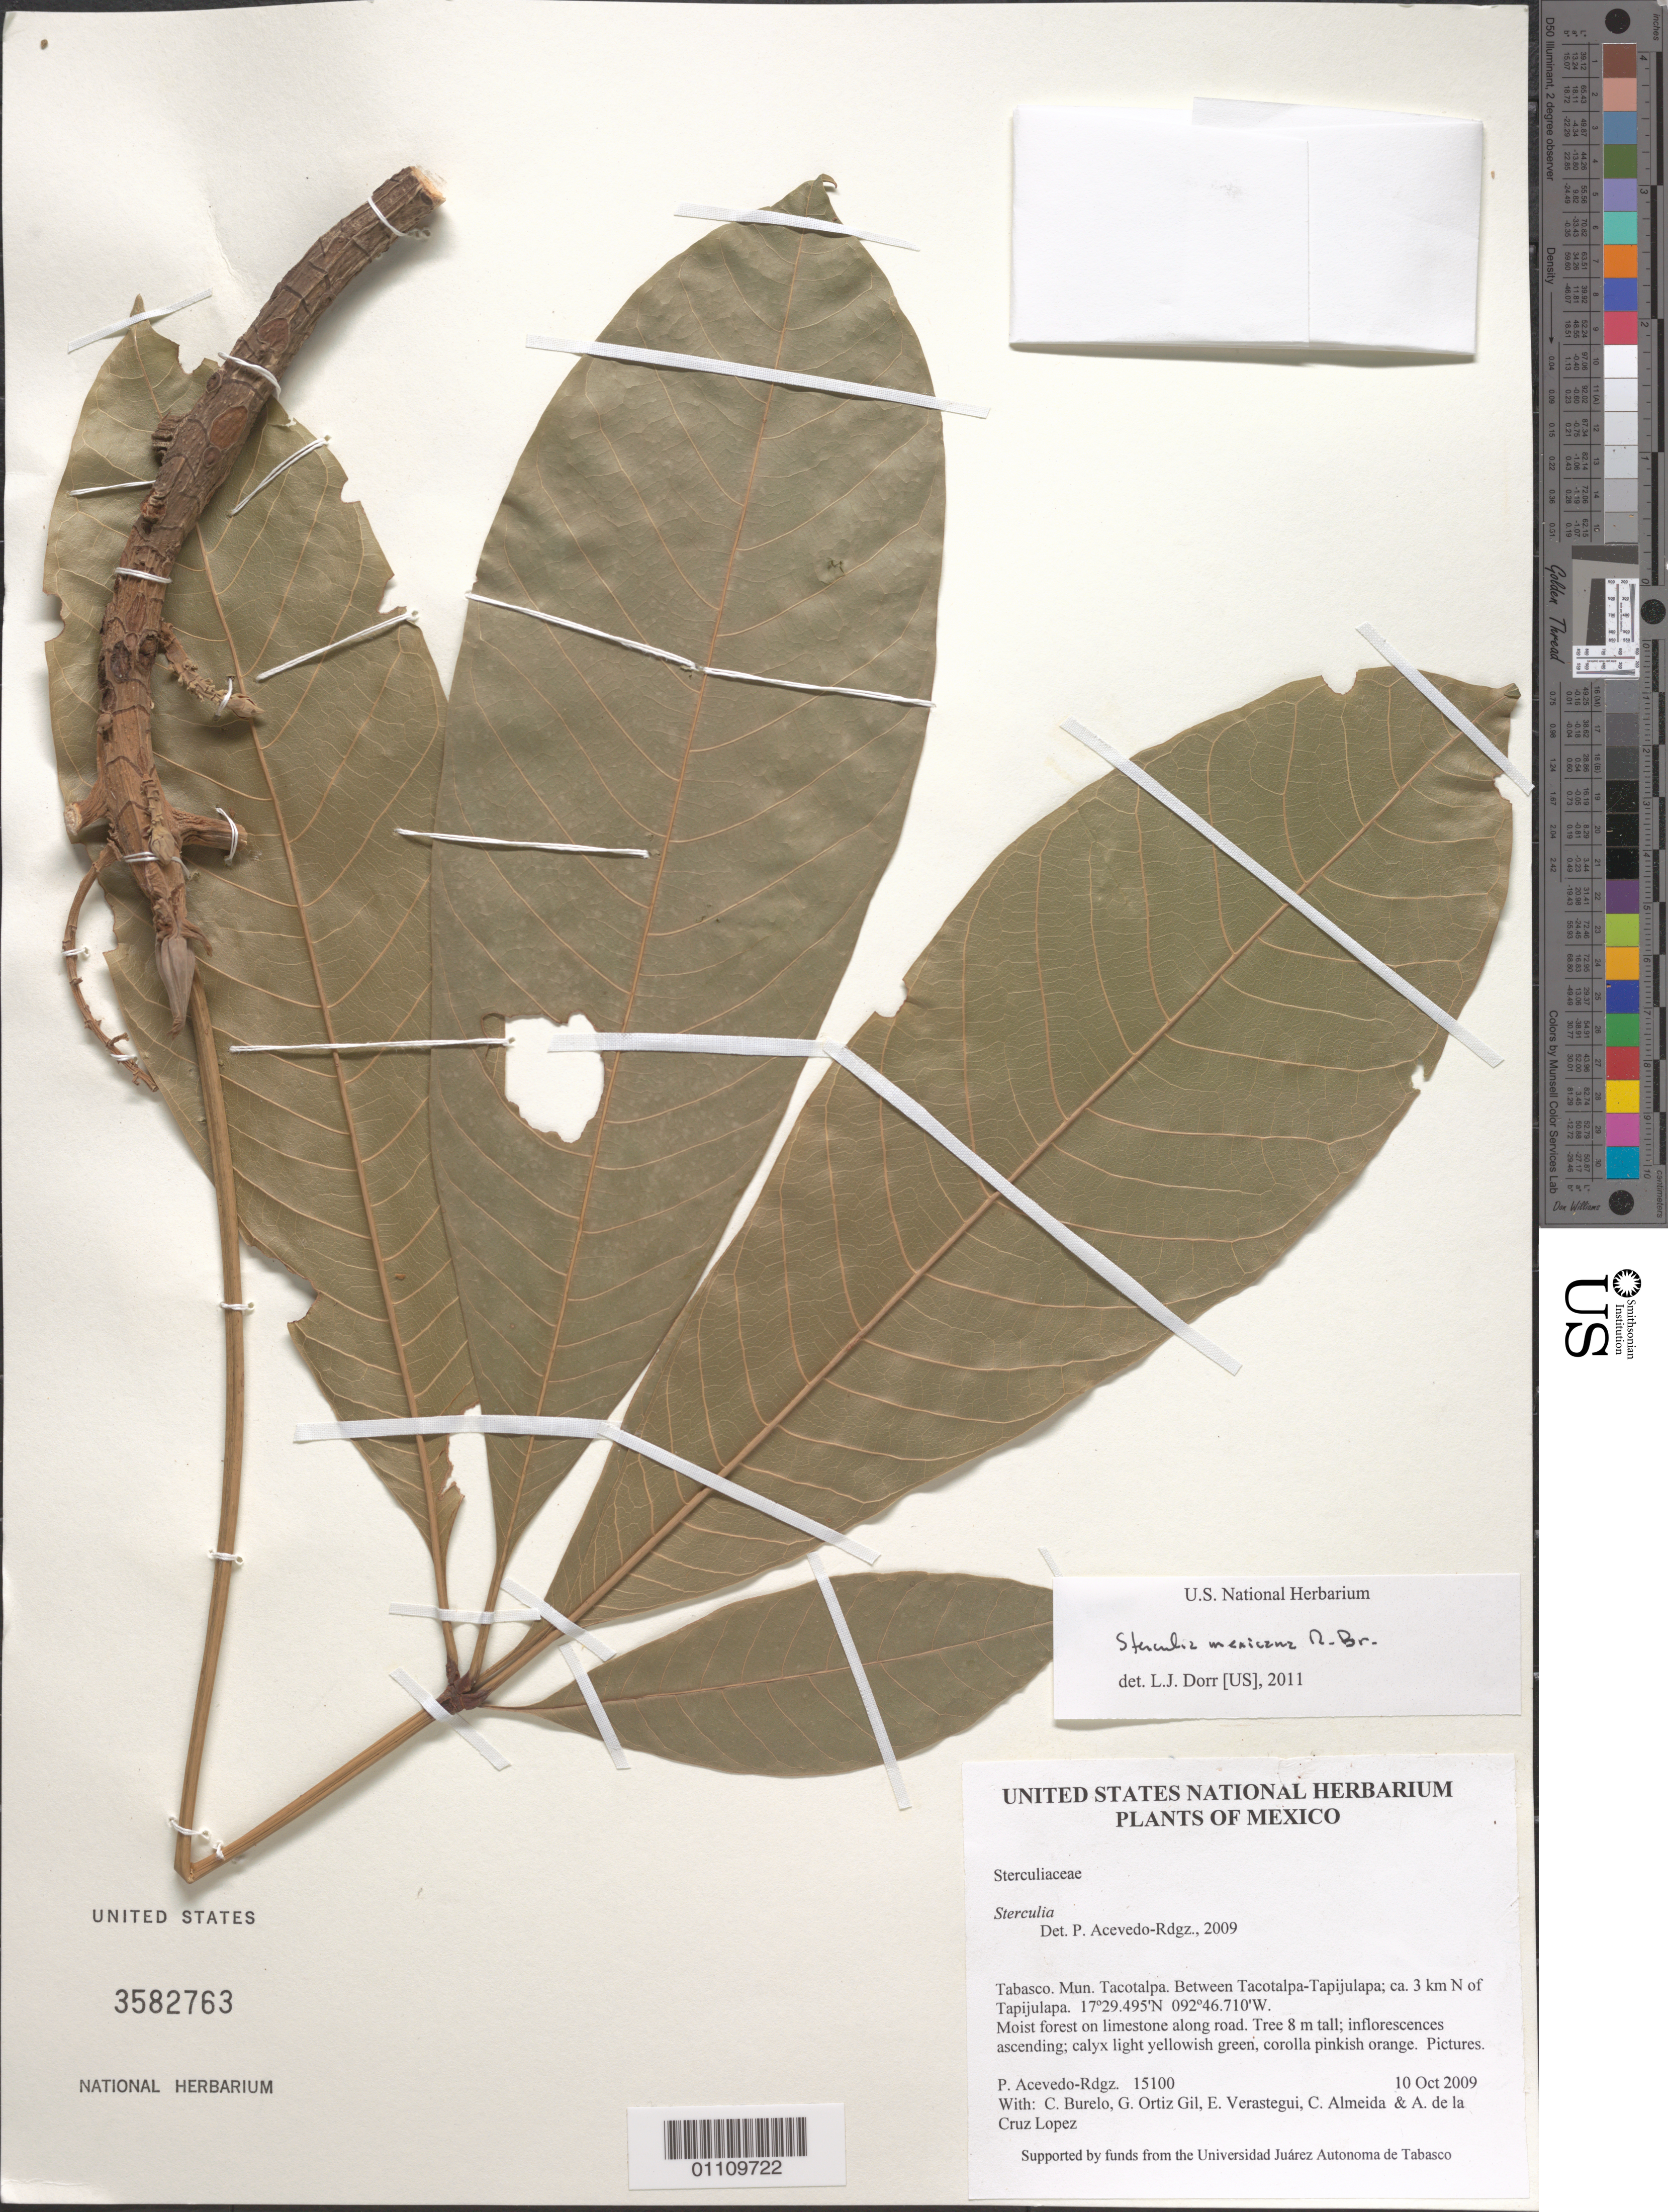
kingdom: Plantae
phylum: Tracheophyta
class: Magnoliopsida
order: Malvales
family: Malvaceae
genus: Sterculia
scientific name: Sterculia mexicana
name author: R. Br.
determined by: Dorr, L. J., (BOT), Smithsonian Institution - National Museum of Natural History (UNITED STATES)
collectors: P. Acevedo-Rodr., C. Burelo, G. Ortiz, E. Verastegui, C. Almeida & A. de la Cruz Lopez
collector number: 15100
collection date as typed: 10 Oct 2009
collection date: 2009-10-10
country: Mexico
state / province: Tabasco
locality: Mun. Tacotalpa. Between Tacotalpa-Tapijulapa; ca. 3 km N of Tapijulapa.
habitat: Moist forest on limestone along road.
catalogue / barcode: US 3582763